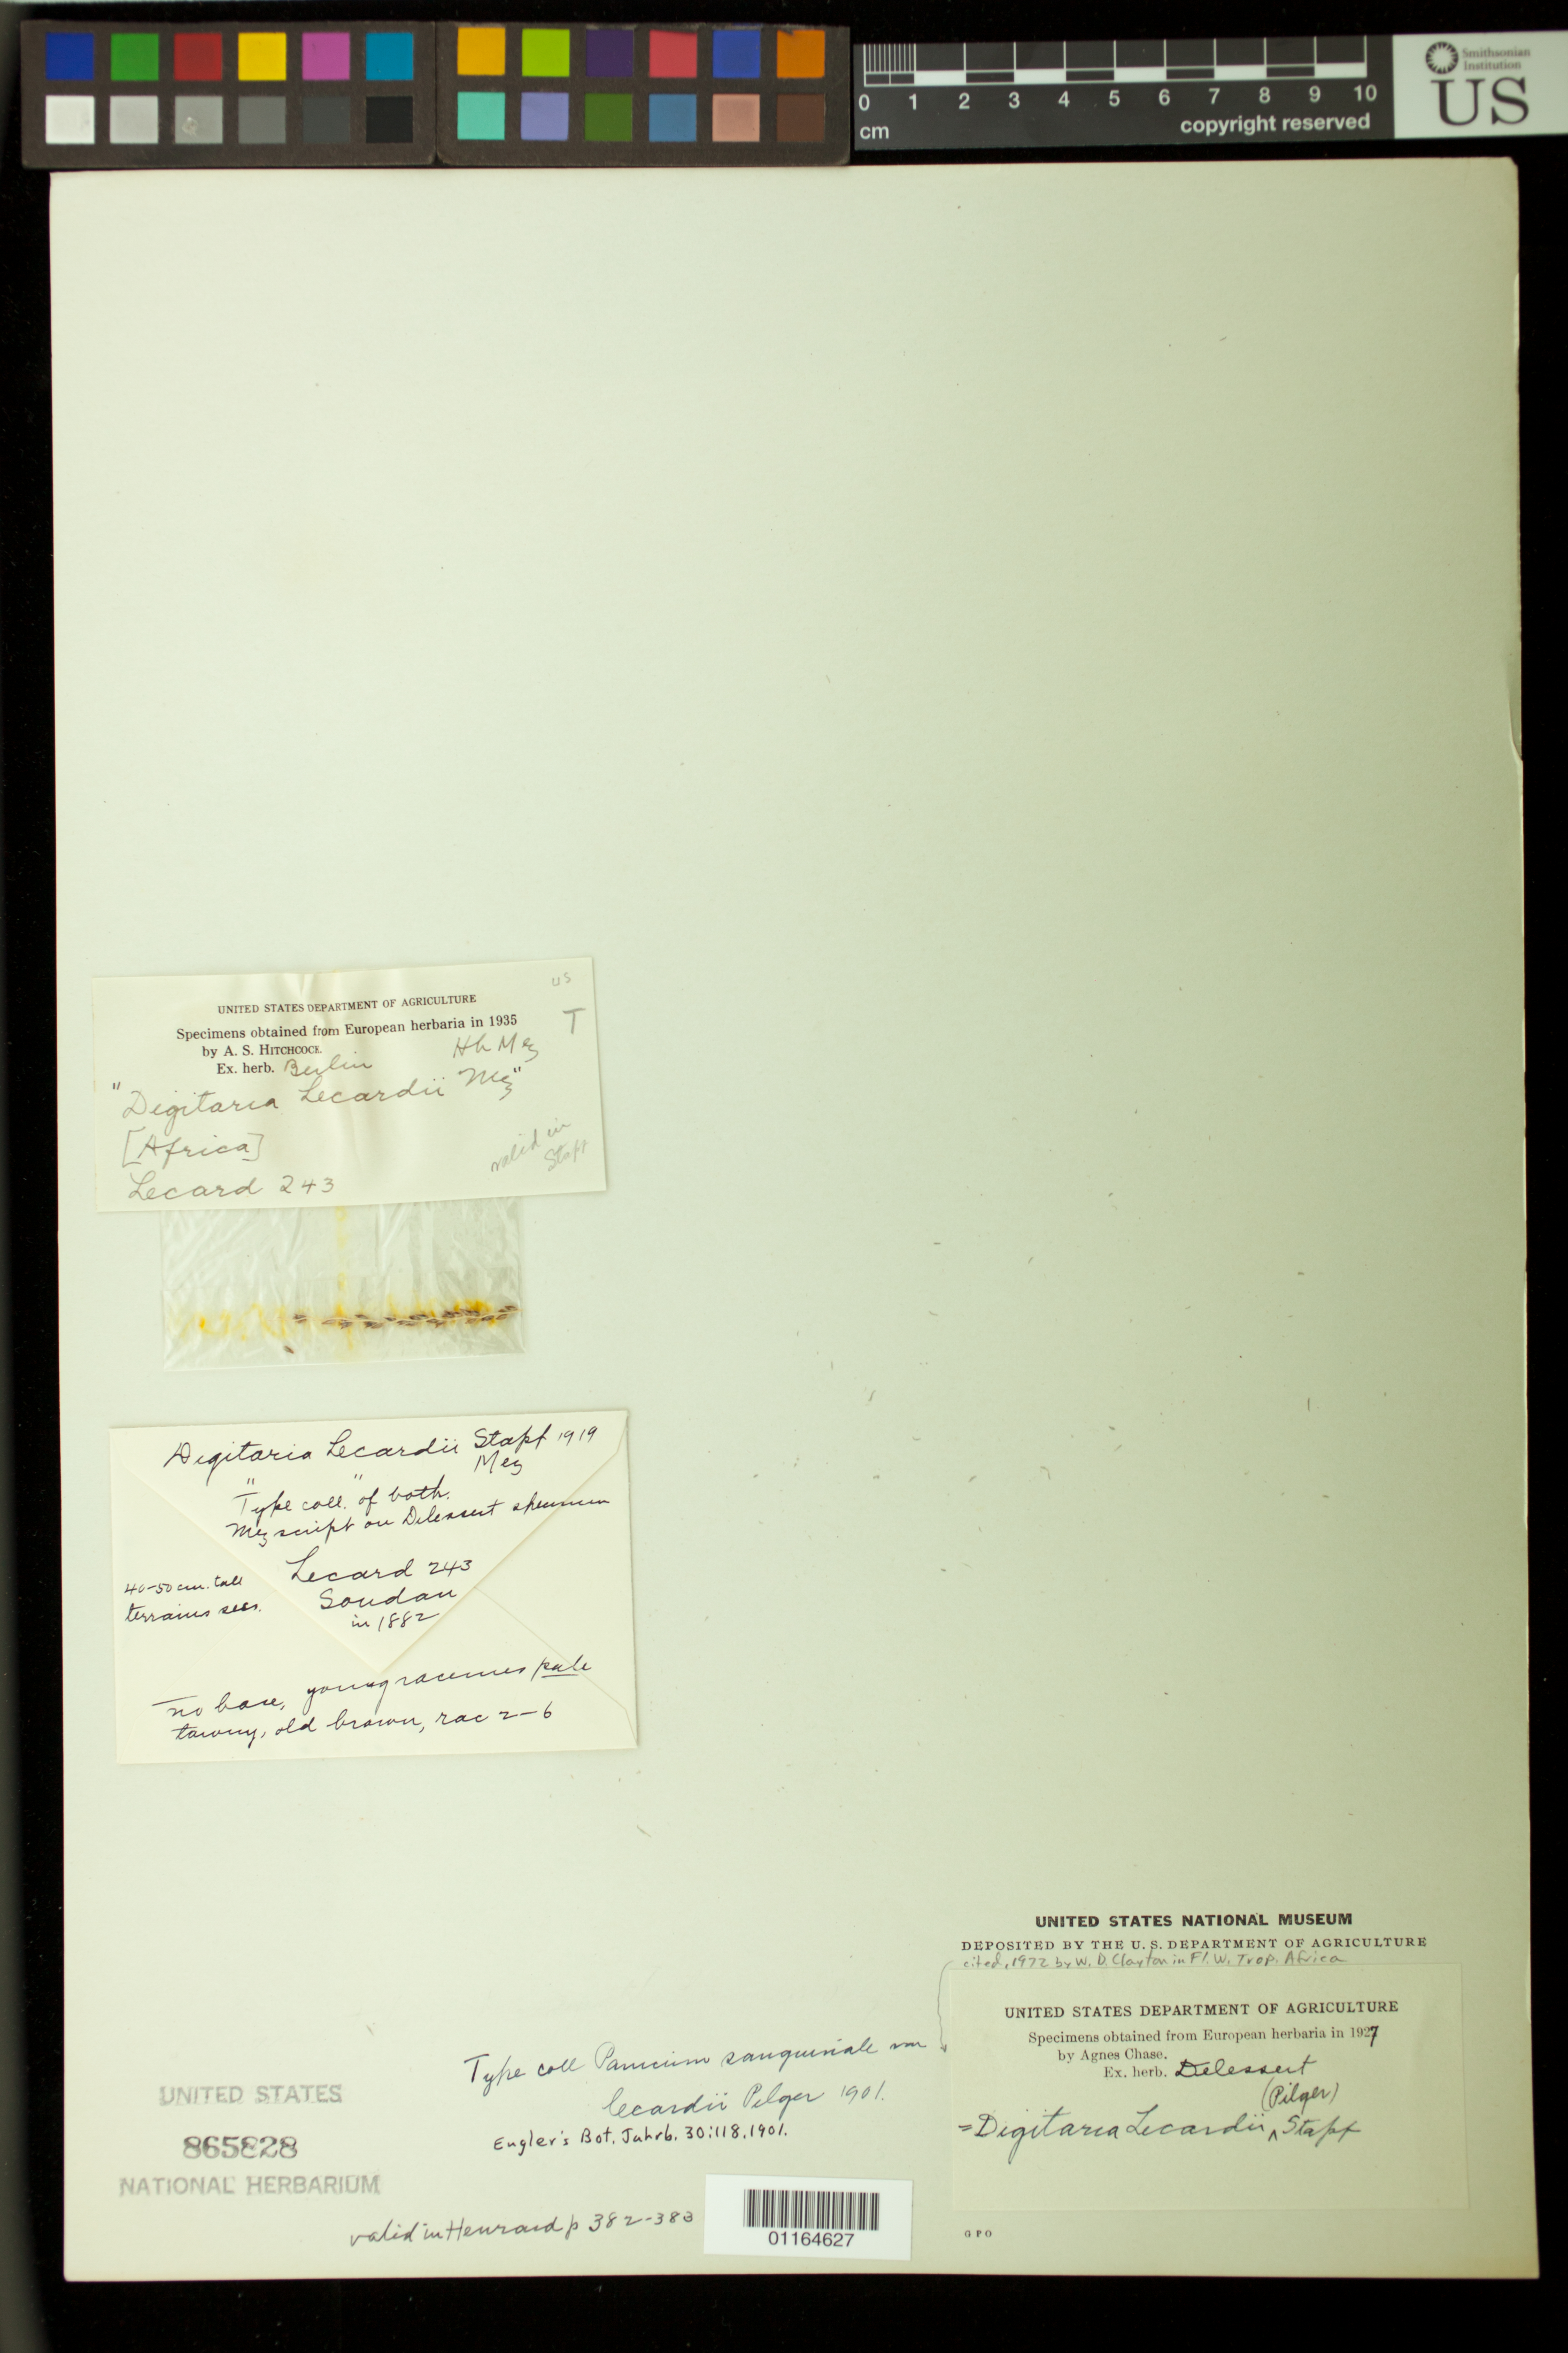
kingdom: Plantae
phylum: Tracheophyta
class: Liliopsida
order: Poales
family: Poaceae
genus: Panicum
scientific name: Panicum sanguinale var. lecardii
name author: Pilg.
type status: Type Collection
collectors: M. Lecard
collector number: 243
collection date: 1882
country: Senegal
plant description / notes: Fragmentary material of type specimens ex herb. Mez (Berlin), ex herb. Delessert. Specimen in Berlin herbarium has "Senegal" on label (as cited in protologue), but Delessert specimen is labeled "Soudan".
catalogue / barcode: US 865828